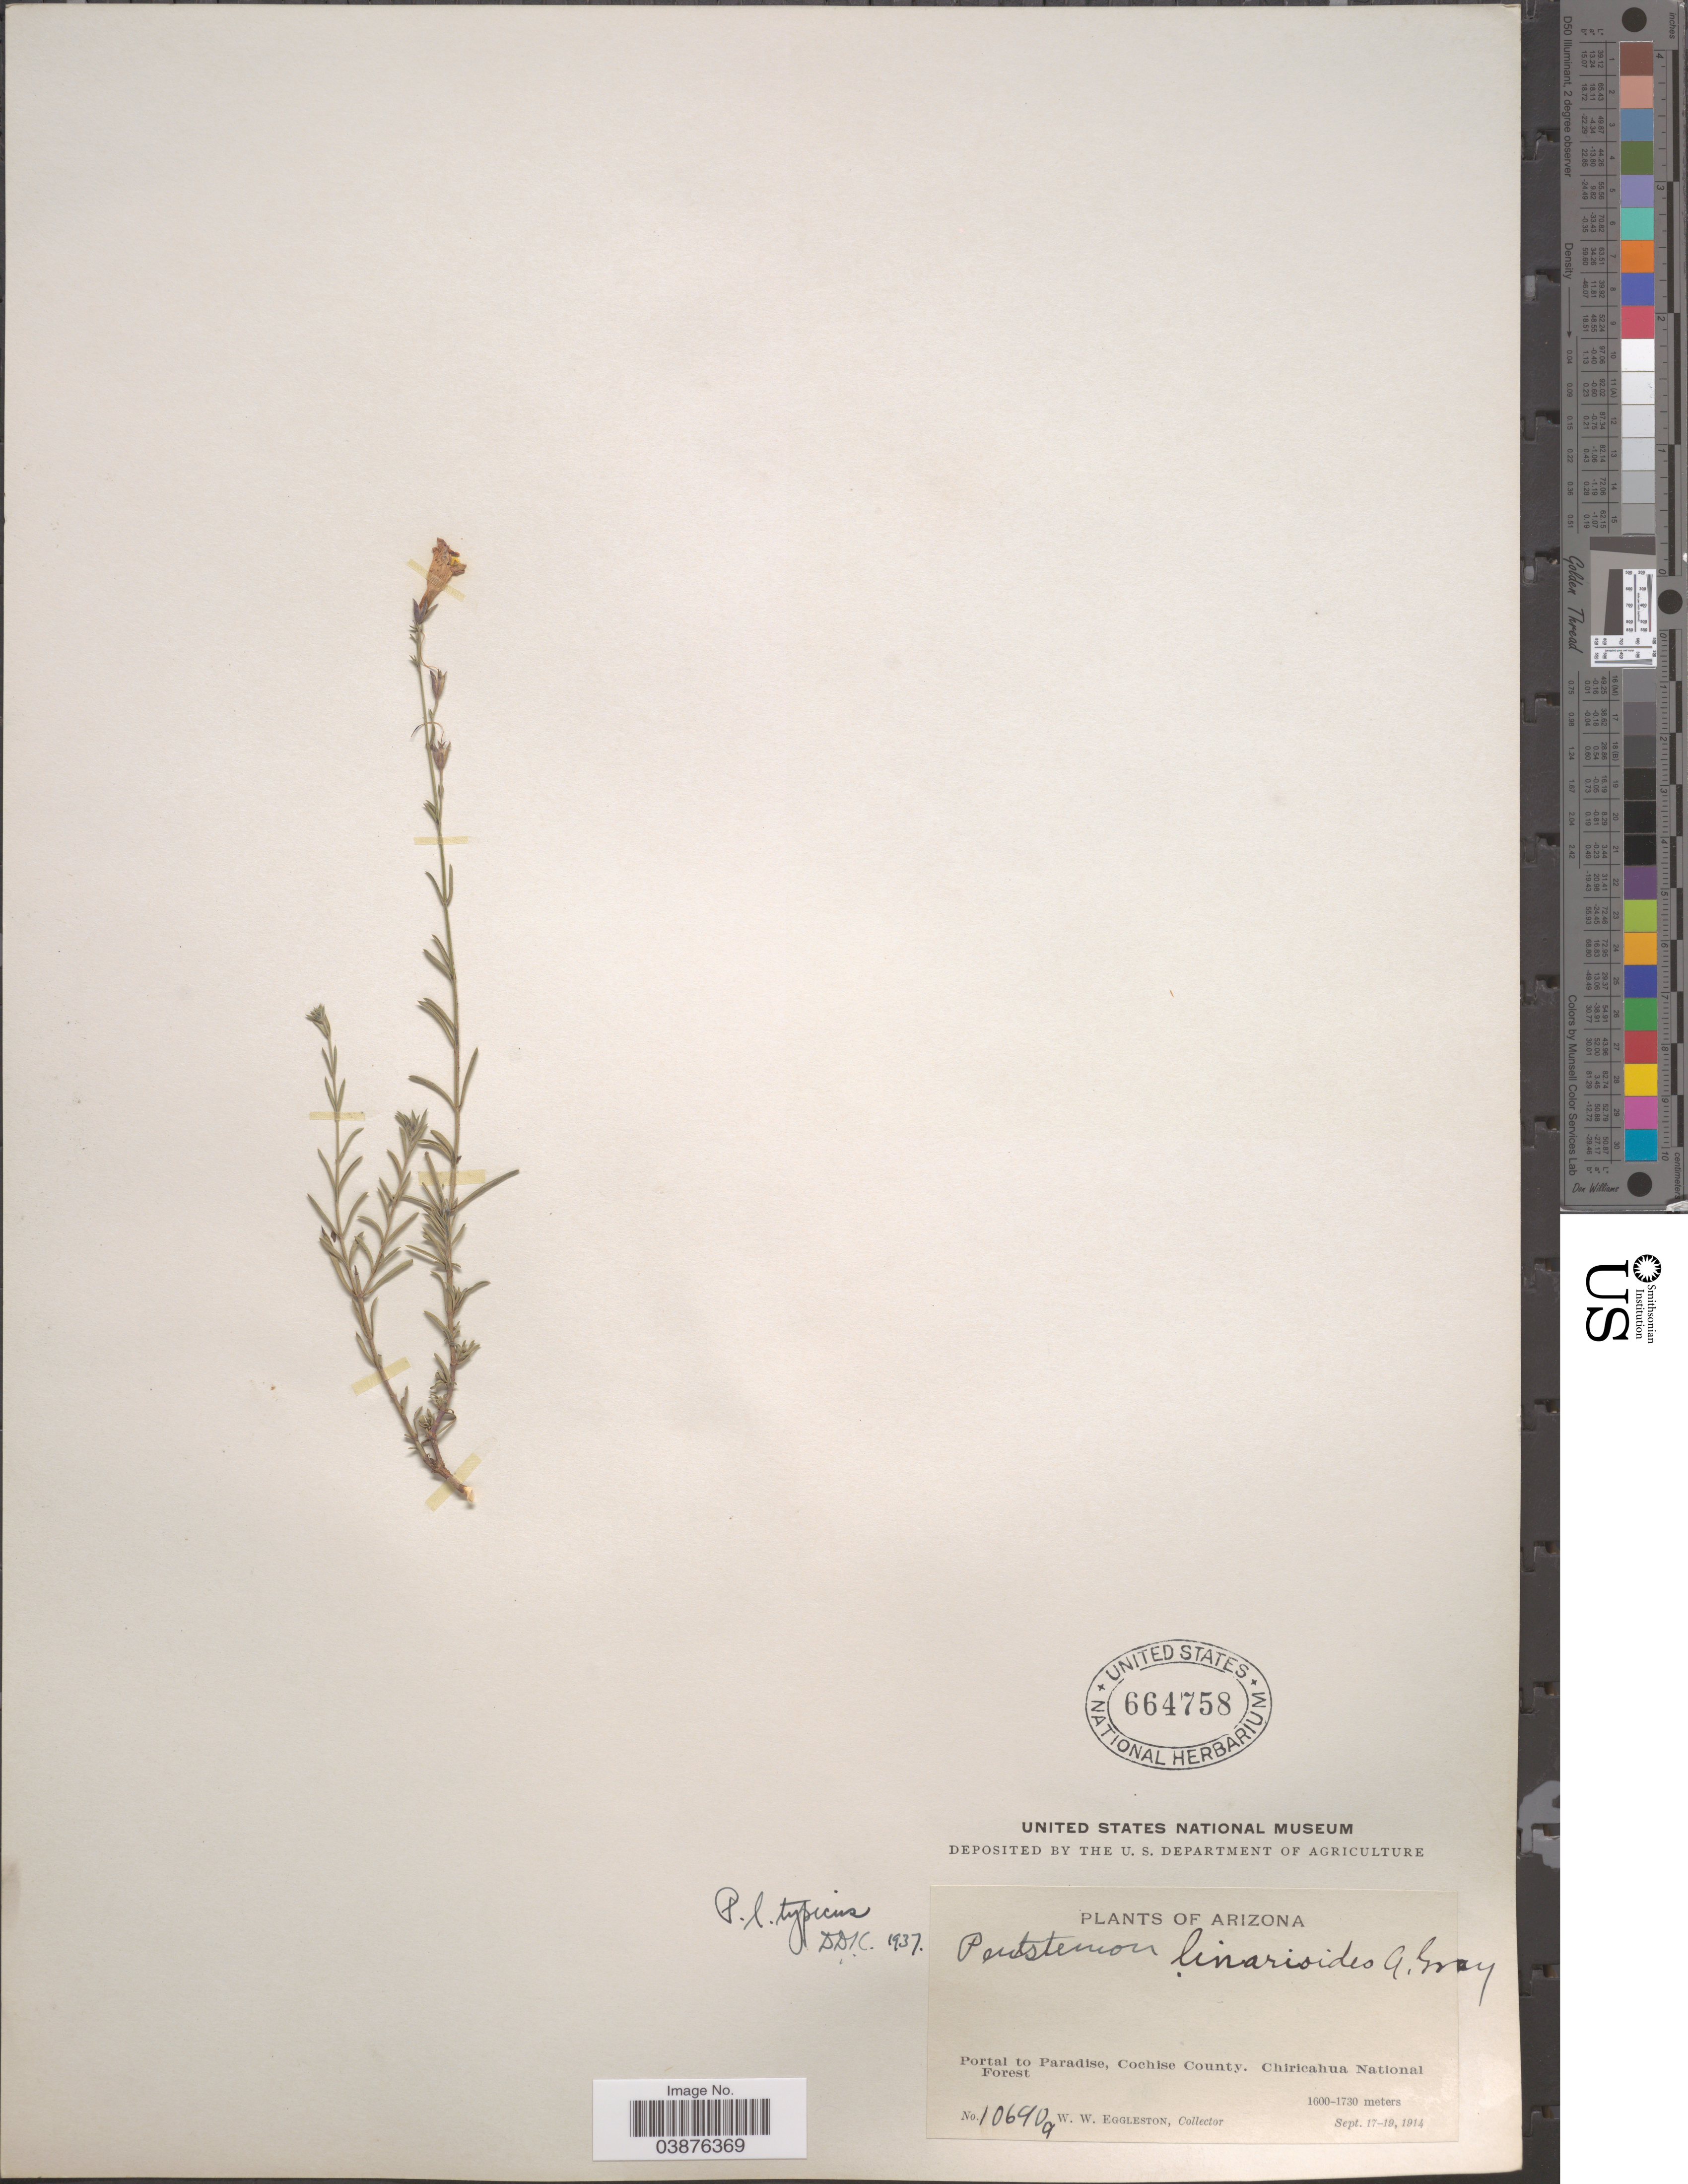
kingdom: Plantae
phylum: Tracheophyta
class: Magnoliopsida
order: Lamiales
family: Plantaginaceae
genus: Penstemon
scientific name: Penstemon linarioides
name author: A. Gray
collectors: W. W. Eggleston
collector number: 10690a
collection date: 1914-09-17/1914-09-19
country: United States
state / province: Arizona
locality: Portal to Paradise, Cochise County. Chiricahua National Forest.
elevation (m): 1600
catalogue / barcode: US 664758